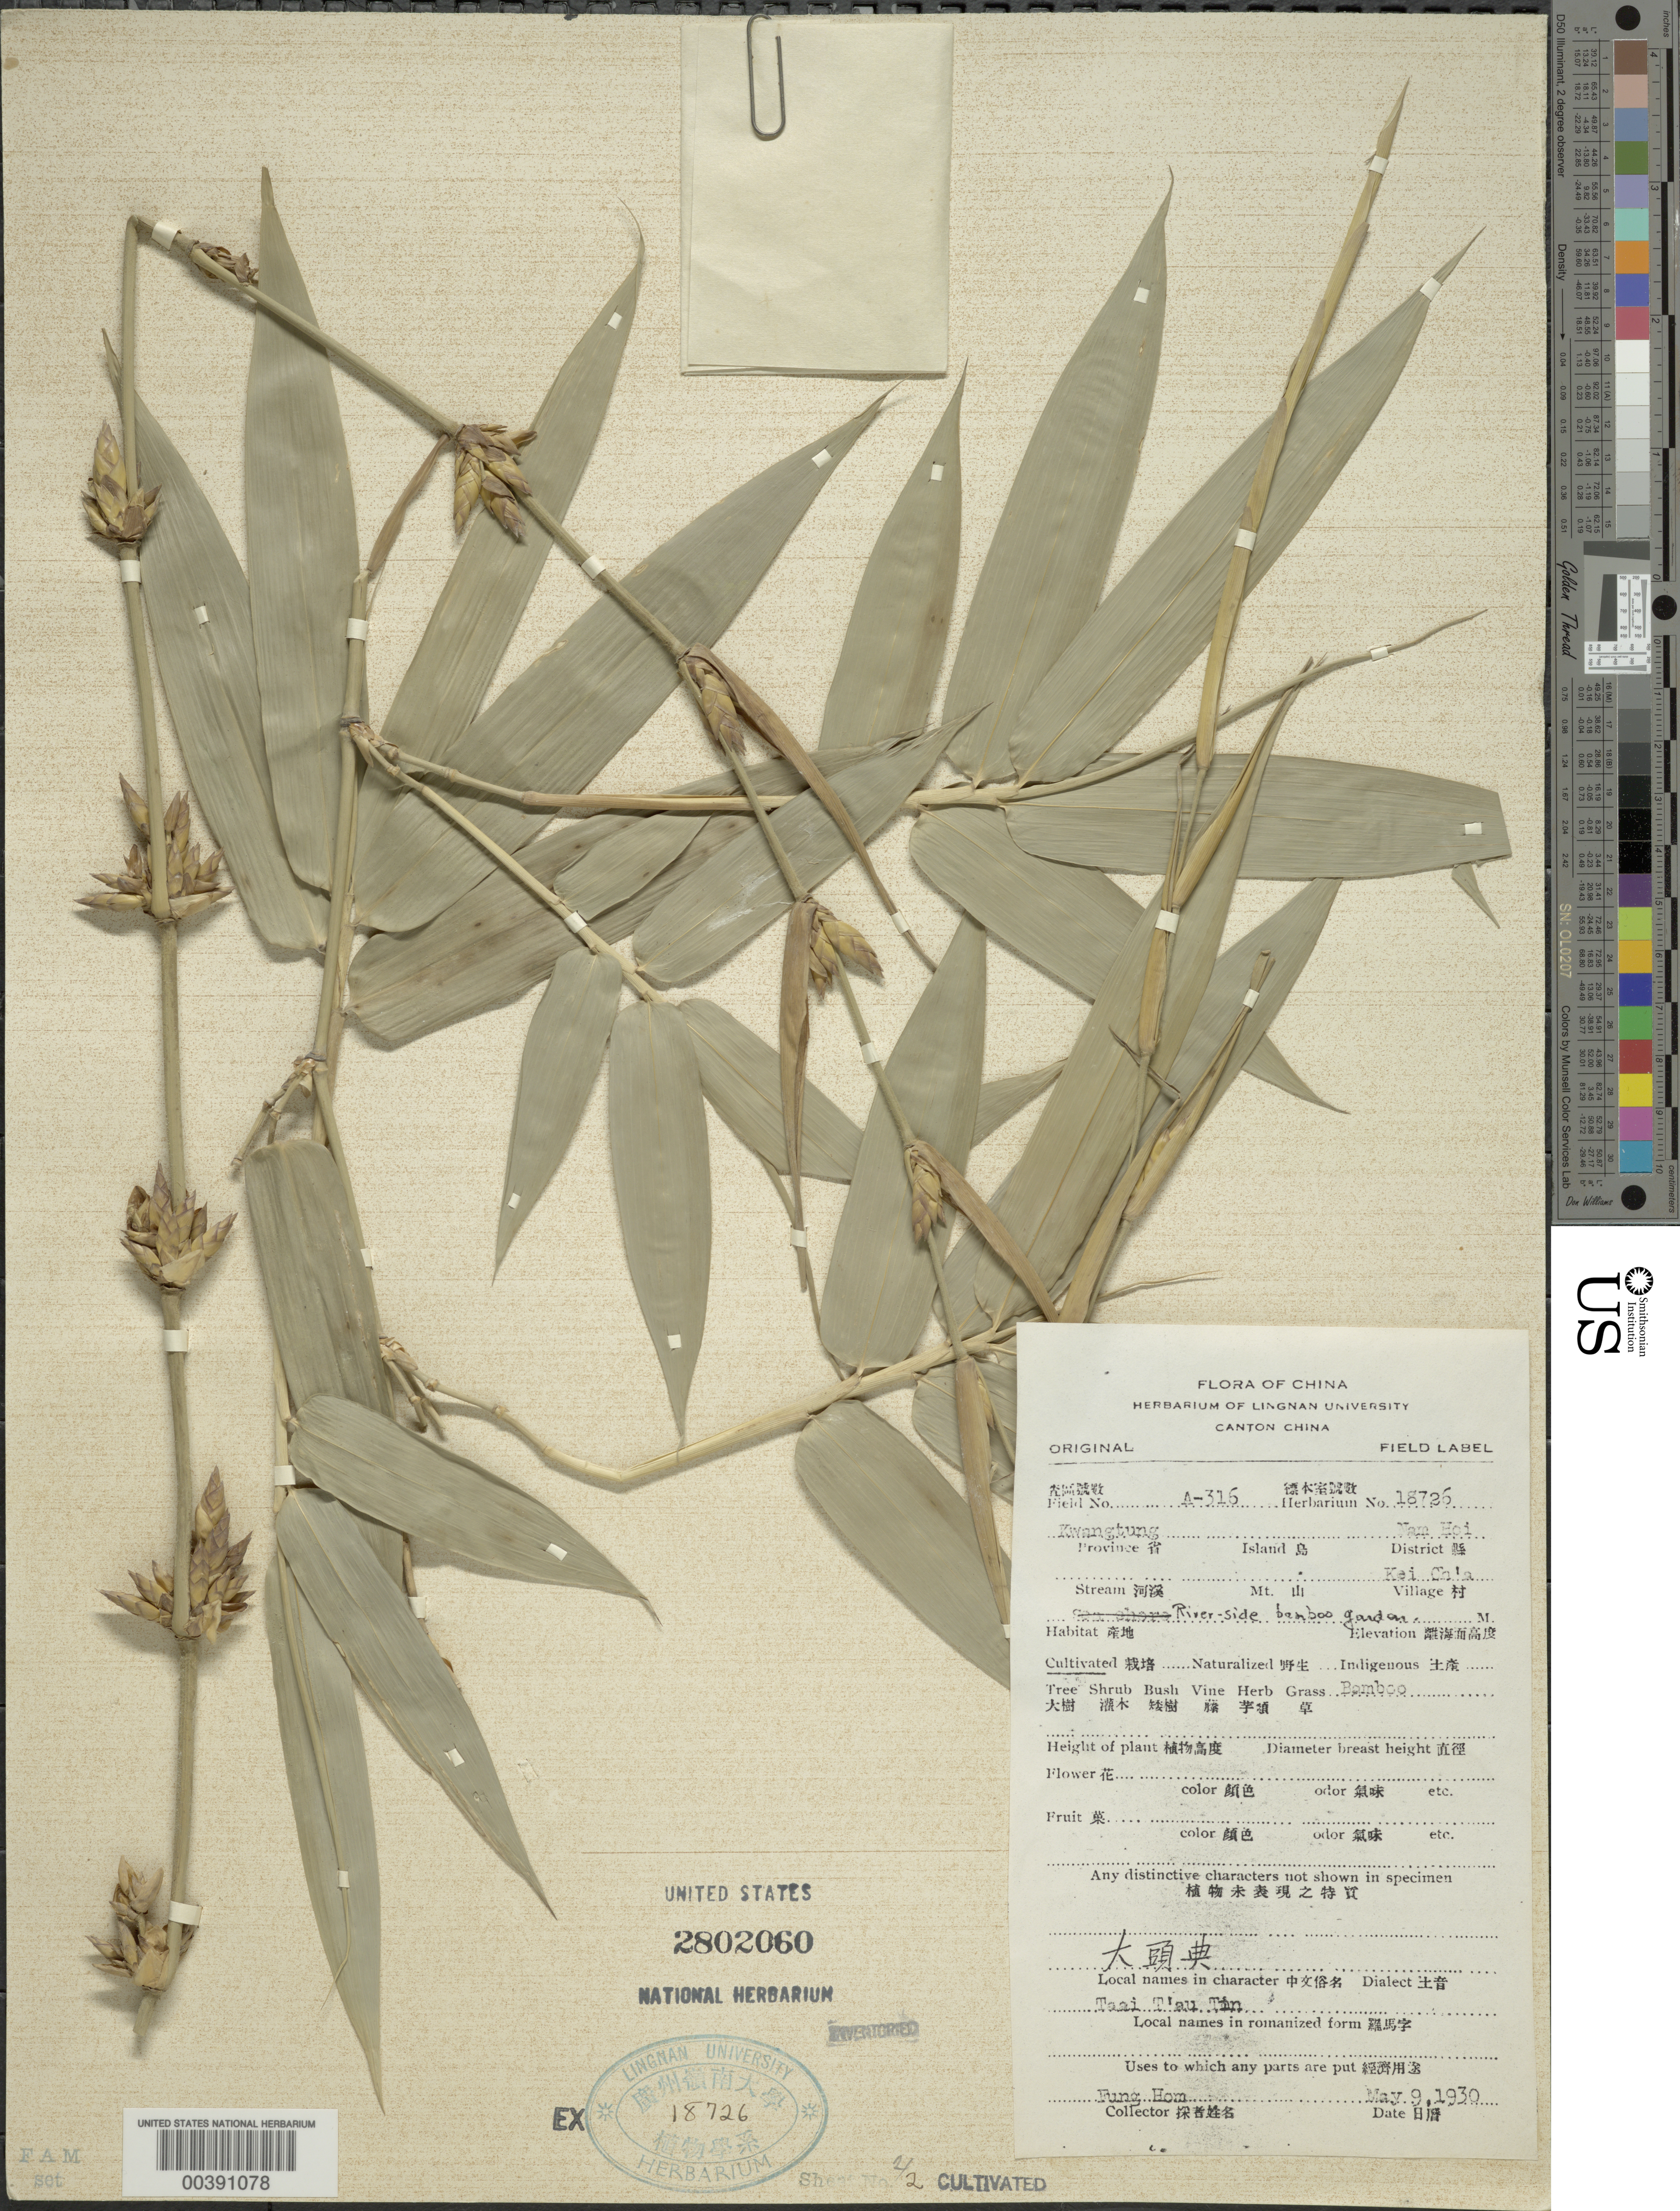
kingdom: Plantae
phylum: Tracheophyta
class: Liliopsida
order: Poales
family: Poaceae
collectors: H. L. Fung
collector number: A-316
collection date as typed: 09 May 1930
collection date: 1930-05-09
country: China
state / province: Guangdong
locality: Nam hoi, kei ch'a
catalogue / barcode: US 2802060